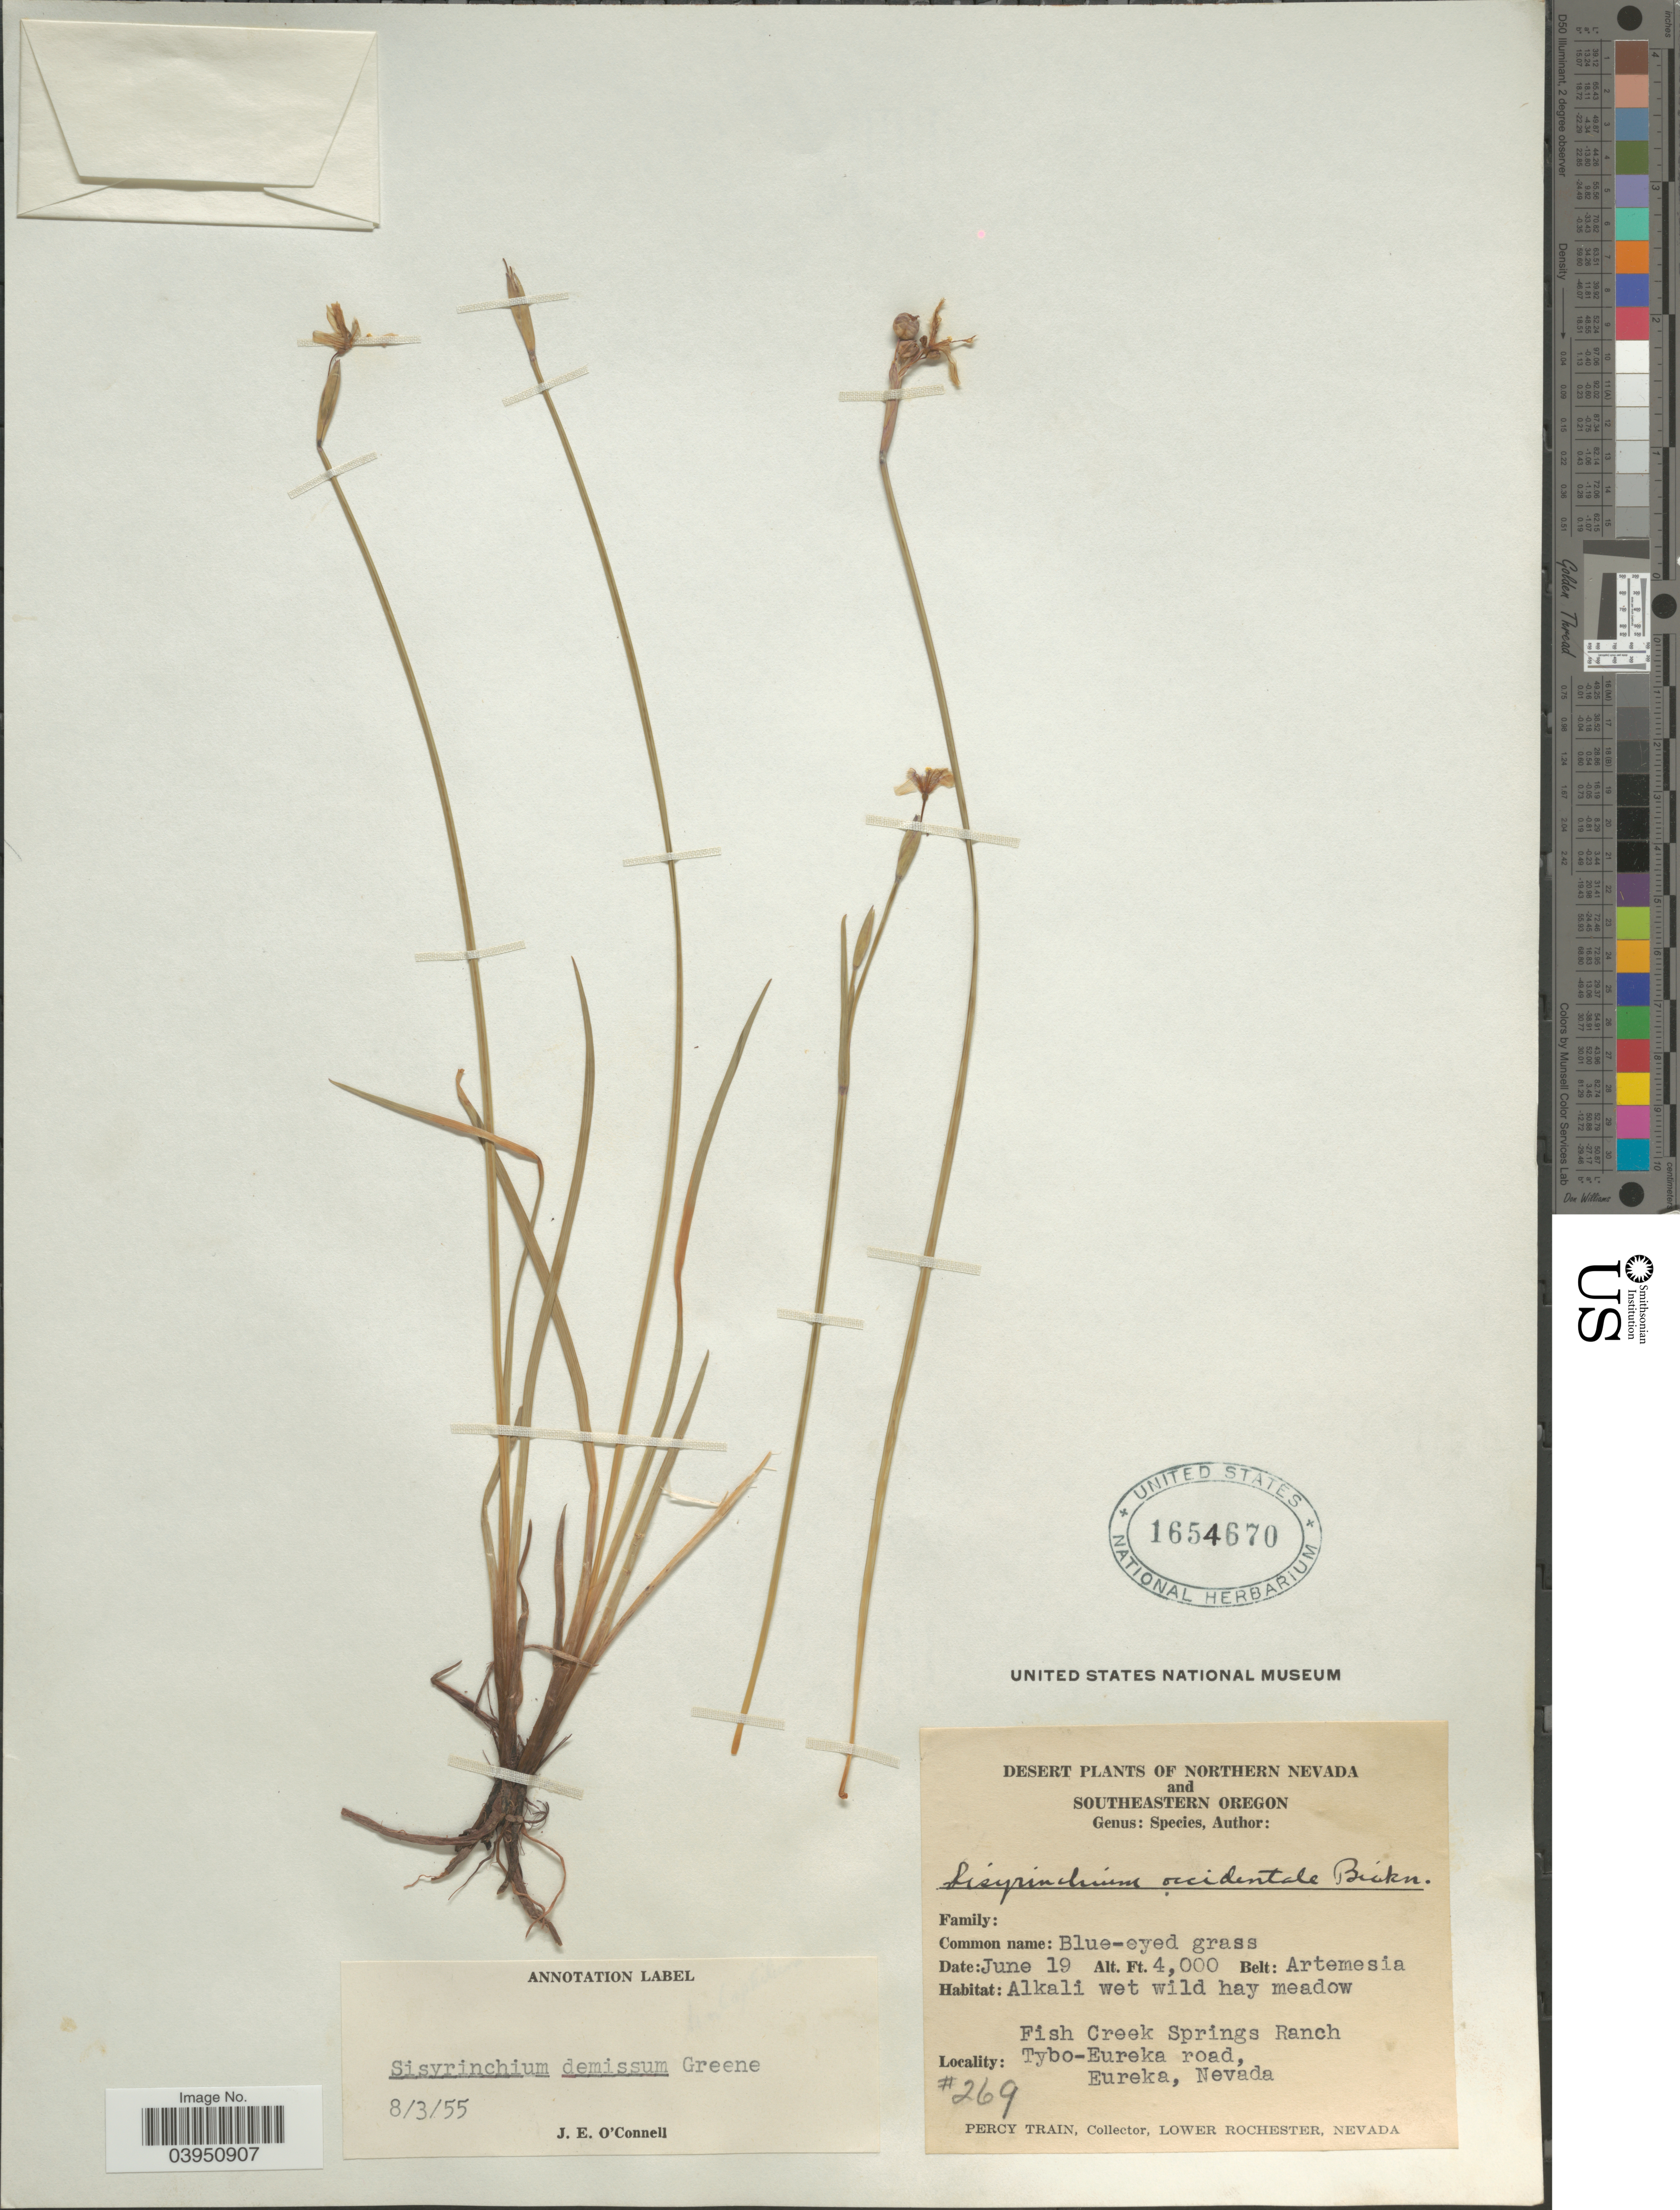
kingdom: Plantae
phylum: Tracheophyta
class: Liliopsida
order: Asparagales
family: Iridaceae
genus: Sisyrinchium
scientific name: Sisyrinchium demissum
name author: Greene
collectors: P. Train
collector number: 269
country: United States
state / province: Oregon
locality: Southeastern Oregon. Fish Creek Springs Ranch Tybo-Eureka road, Eureka.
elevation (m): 1219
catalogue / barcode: US 1654670